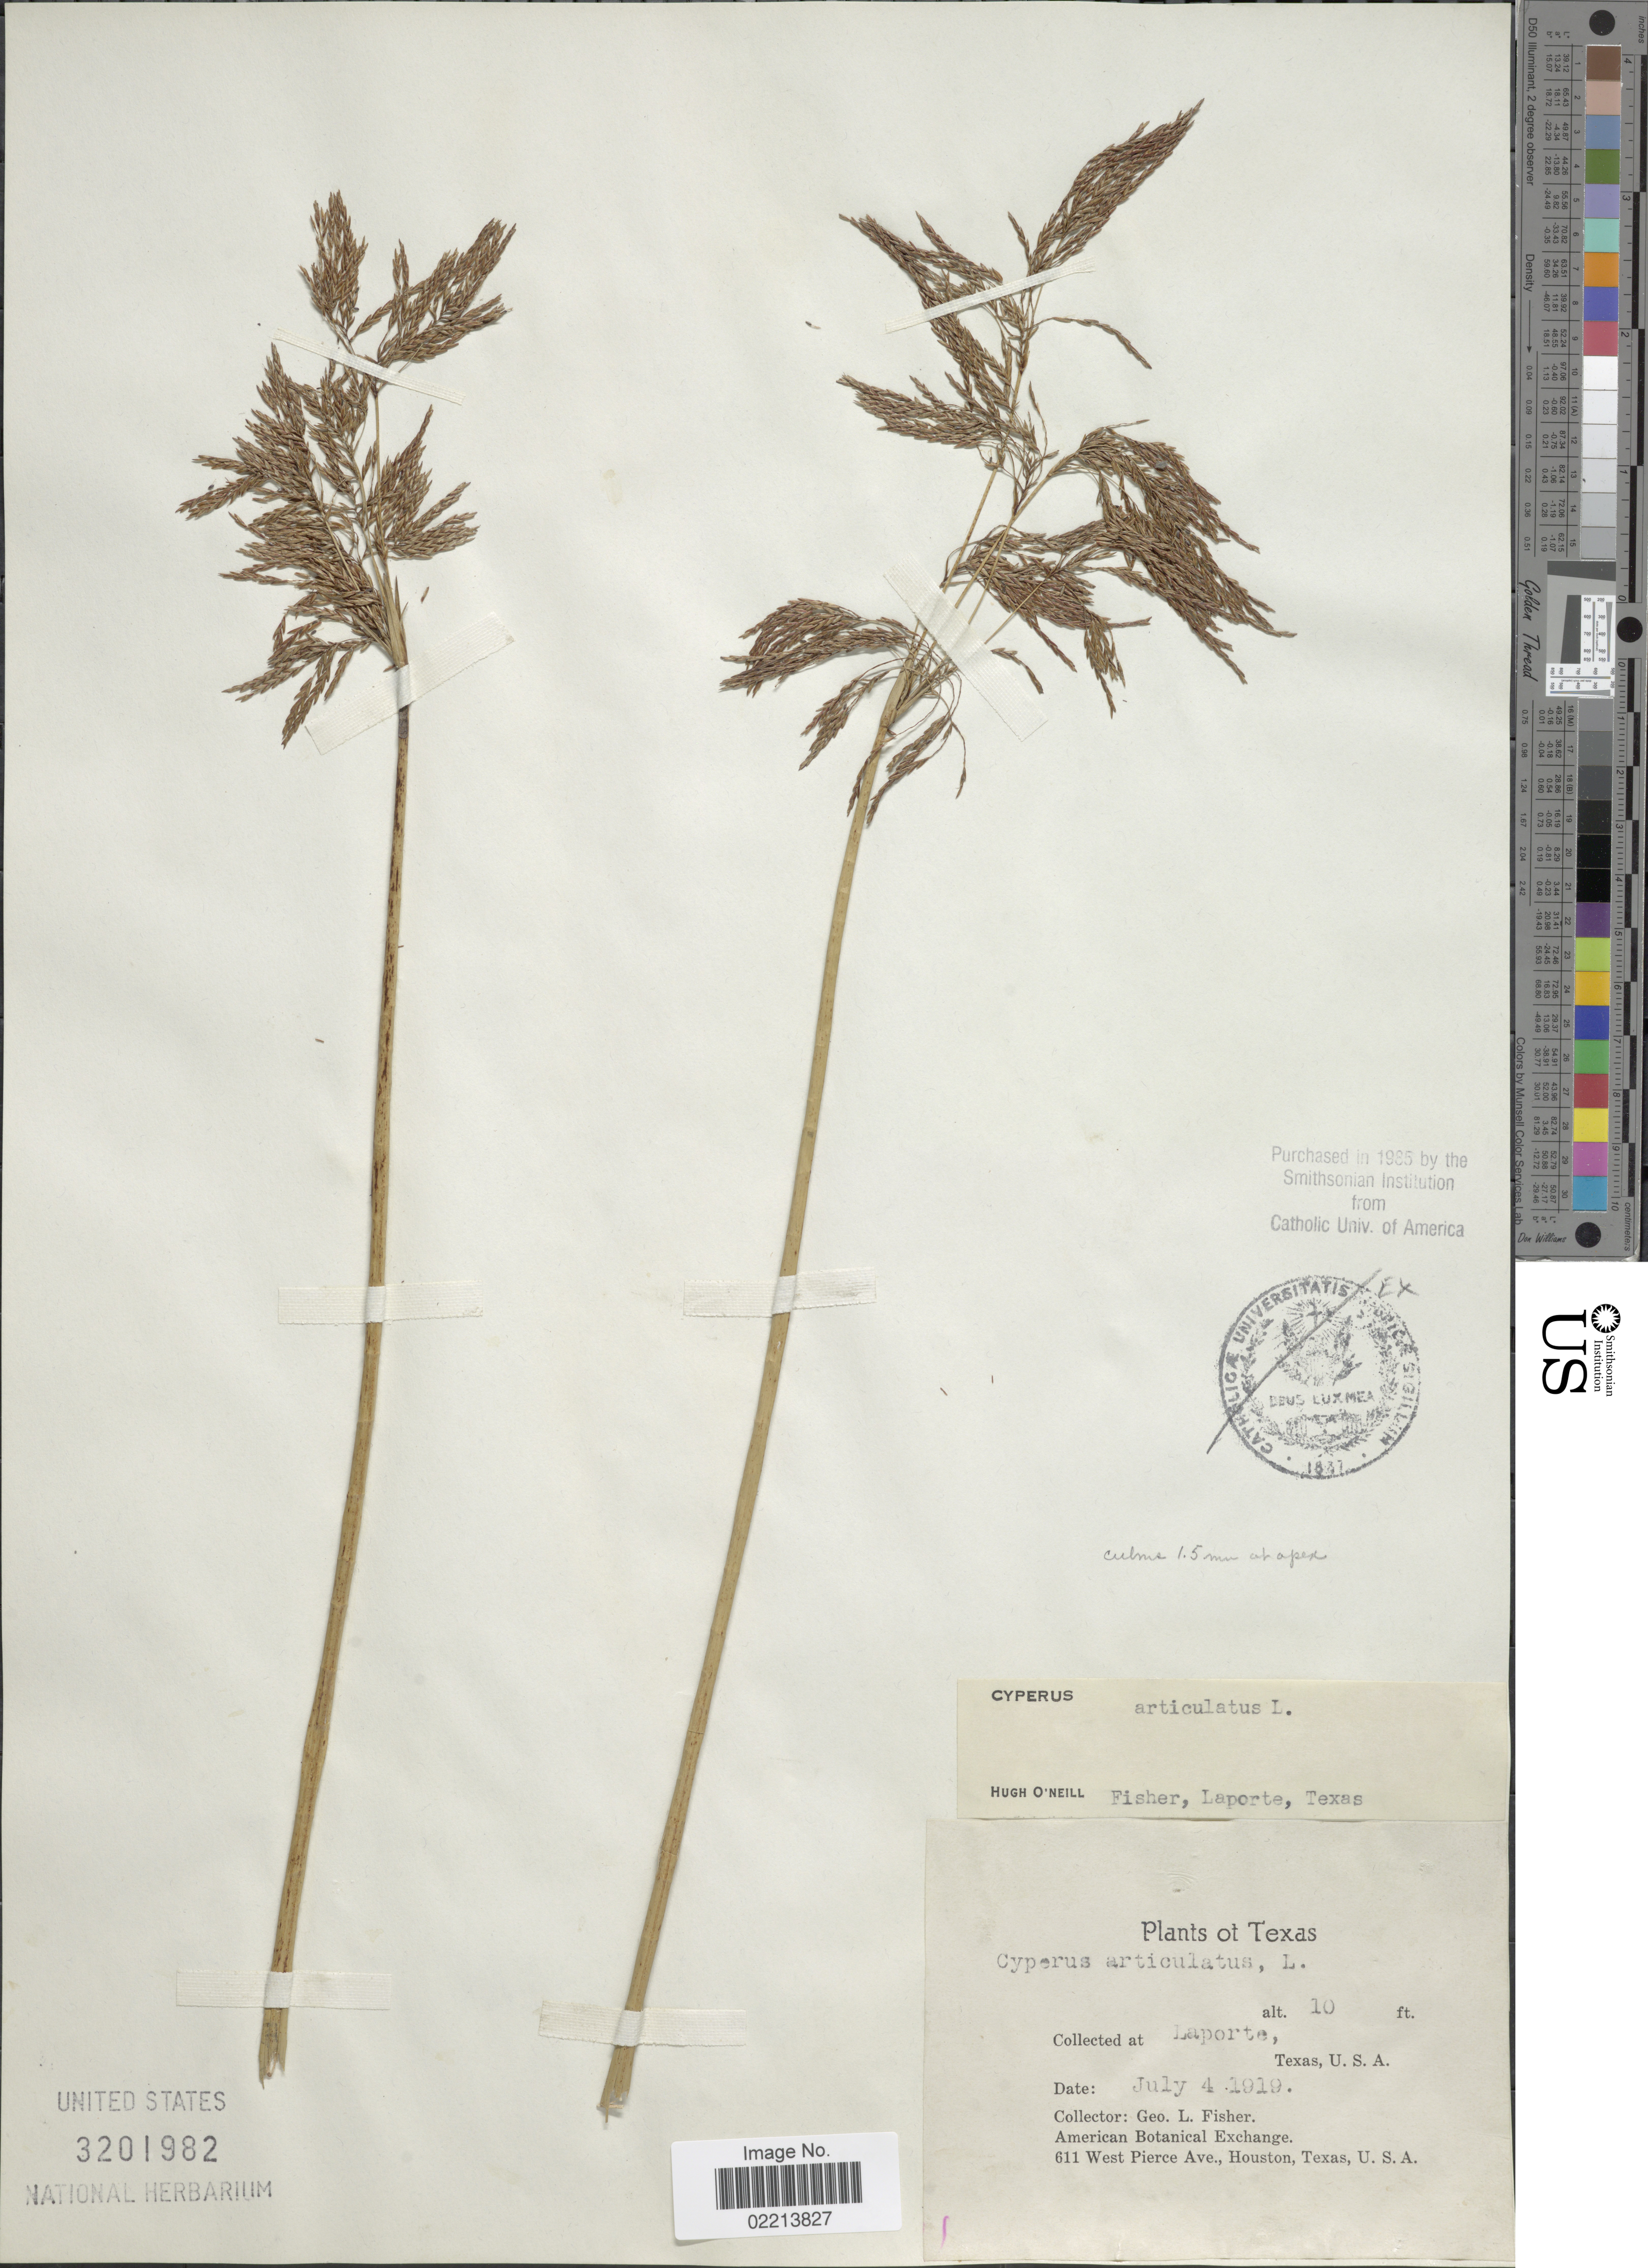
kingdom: Plantae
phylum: Tracheophyta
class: Liliopsida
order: Poales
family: Cyperaceae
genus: Cyperus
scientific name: Cyperus articulatus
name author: L.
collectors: G. L. Fisher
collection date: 1919-07-04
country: United States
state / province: Texas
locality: Laporte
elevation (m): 3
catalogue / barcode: US 3201982